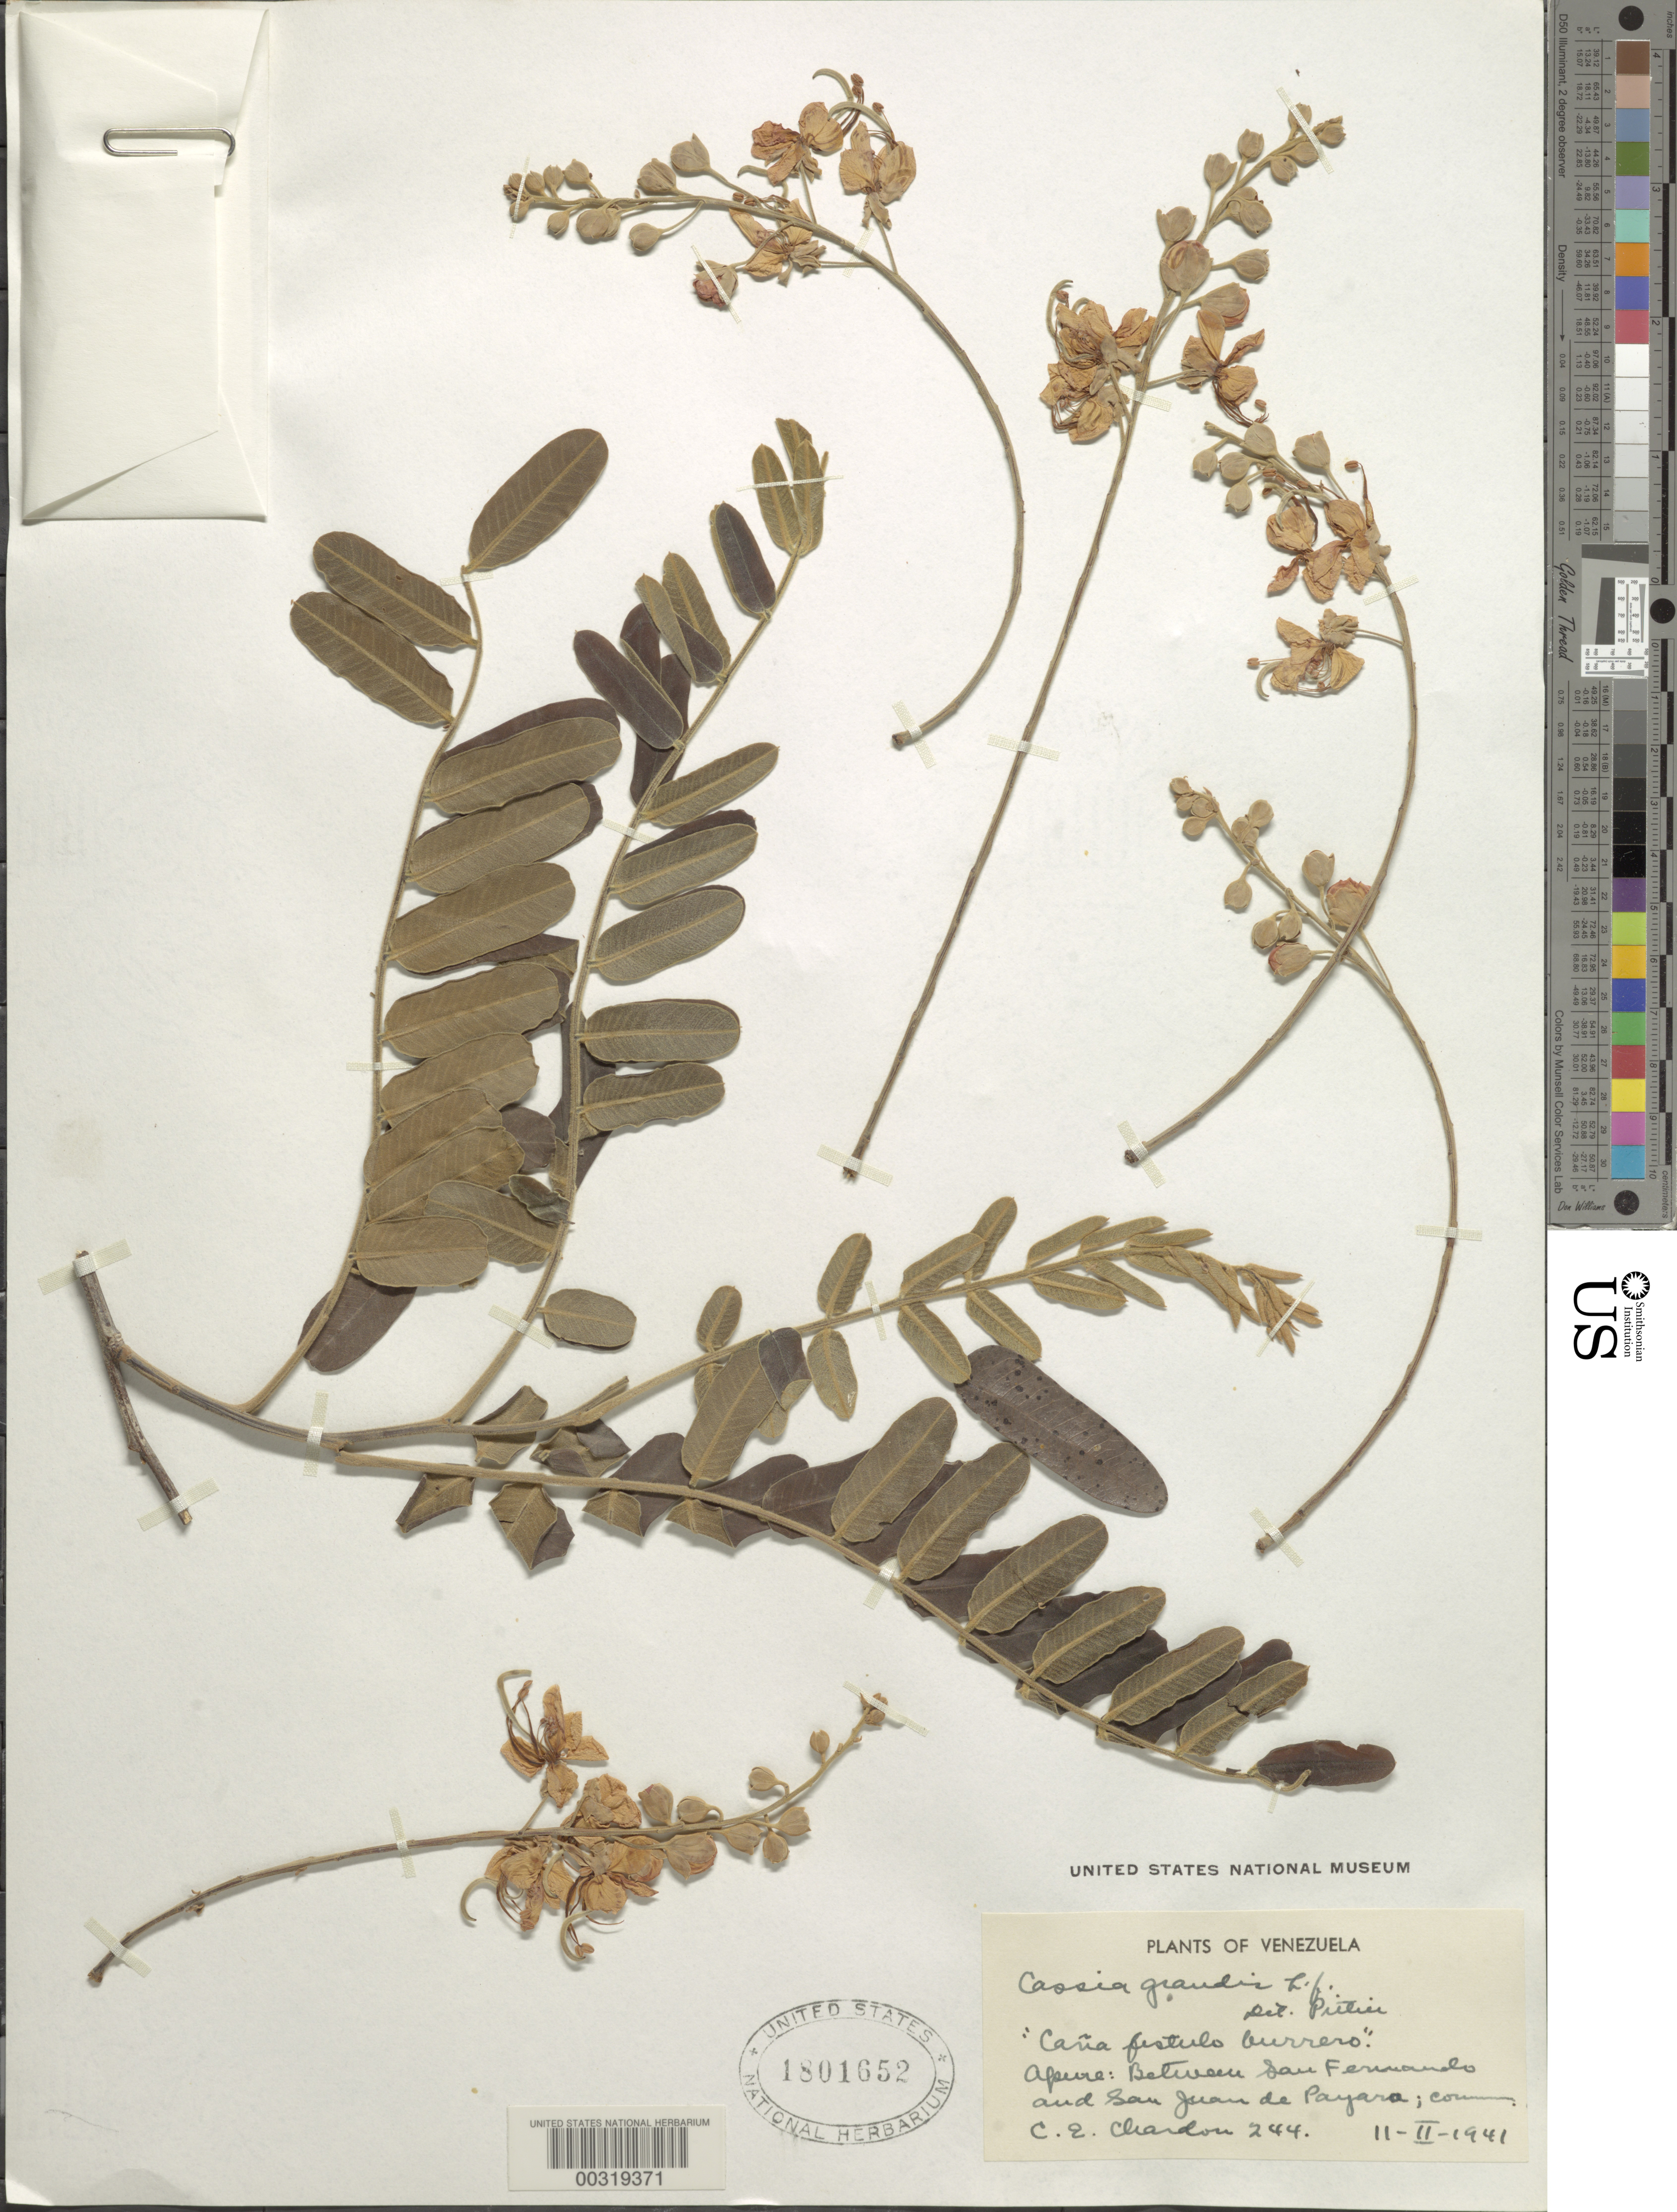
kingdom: Plantae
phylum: Tracheophyta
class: Magnoliopsida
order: Fabales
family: Fabaceae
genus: Cassia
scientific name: Cassia grandis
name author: L. f.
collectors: C. E. Chardón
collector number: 2097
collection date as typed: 11 Feb 1941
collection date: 1941-02-11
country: Venezuela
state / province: Apure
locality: Between san fernando and san juan de payara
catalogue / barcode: US 1801652